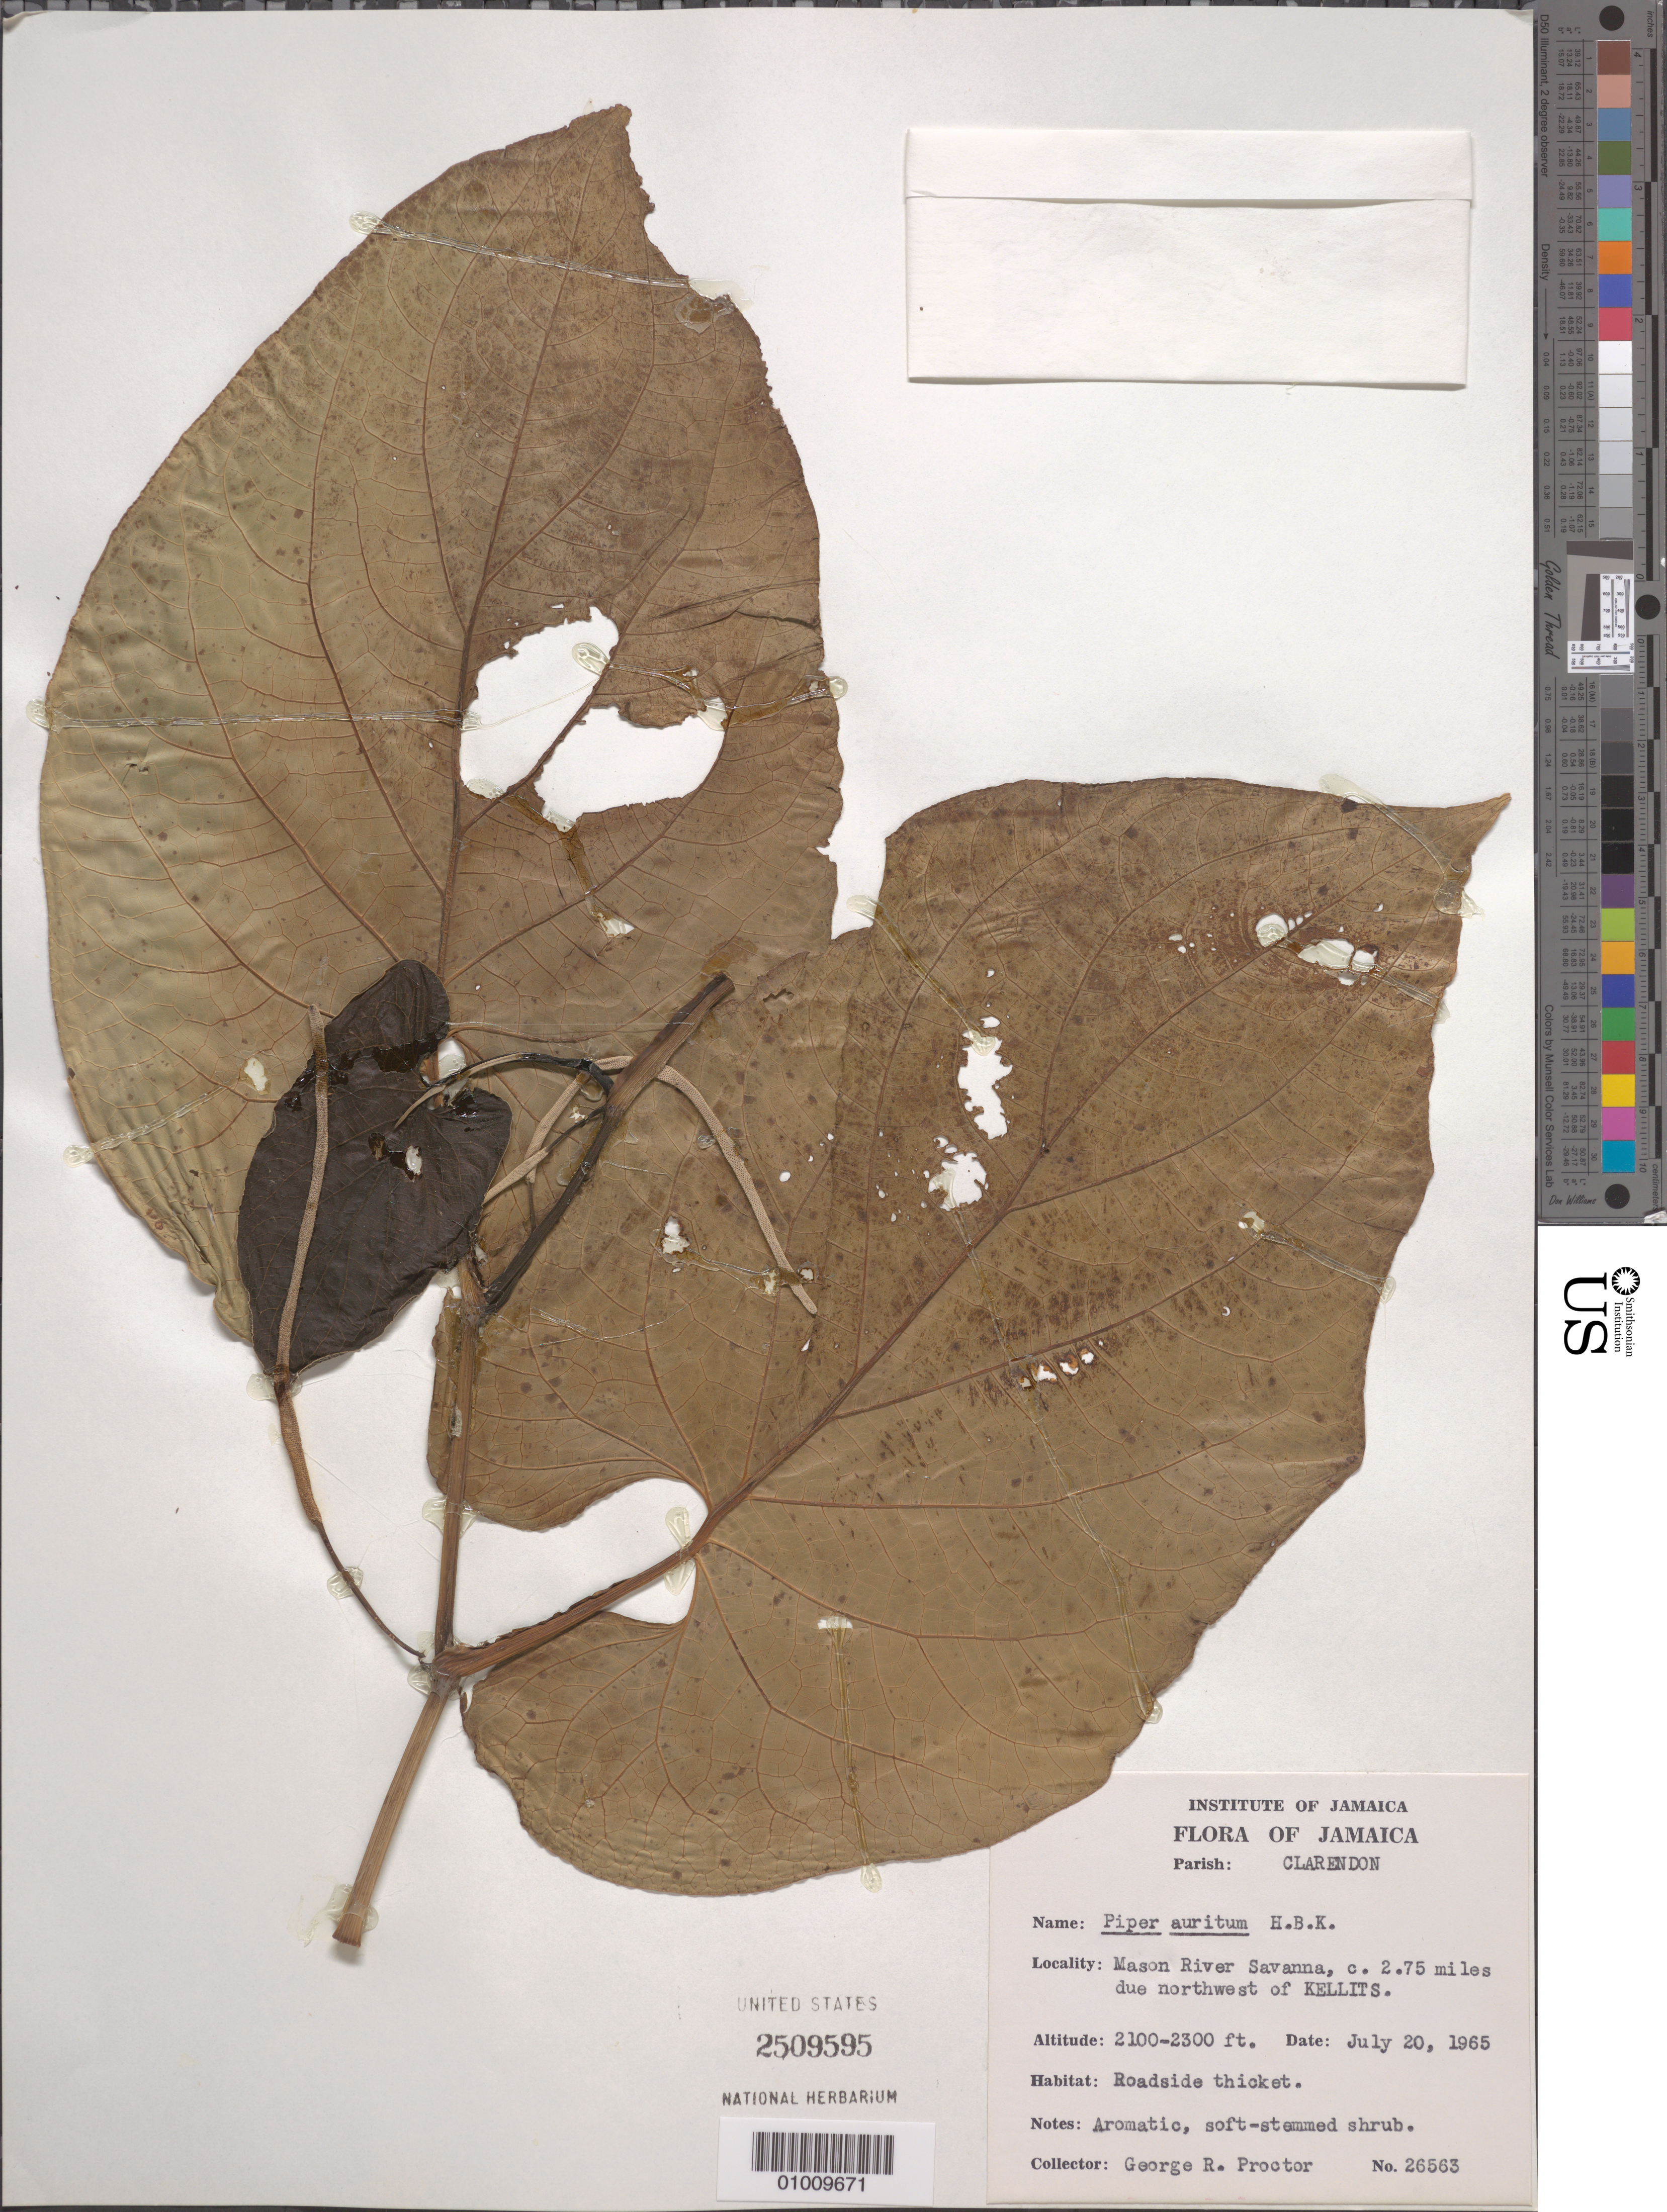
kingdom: Plantae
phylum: Tracheophyta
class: Magnoliopsida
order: Piperales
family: Piperaceae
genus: Piper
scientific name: Piper auritum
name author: Kunth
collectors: G. R. Proctor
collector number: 26563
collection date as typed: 20 Jul 1965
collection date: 1965-07-20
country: Jamaica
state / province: Clarendon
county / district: Mason River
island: Jamaica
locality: Roadside thicket. Mason River Savanna, c. 2.75 miles due NW of Kellits.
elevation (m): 640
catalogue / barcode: US 2509595